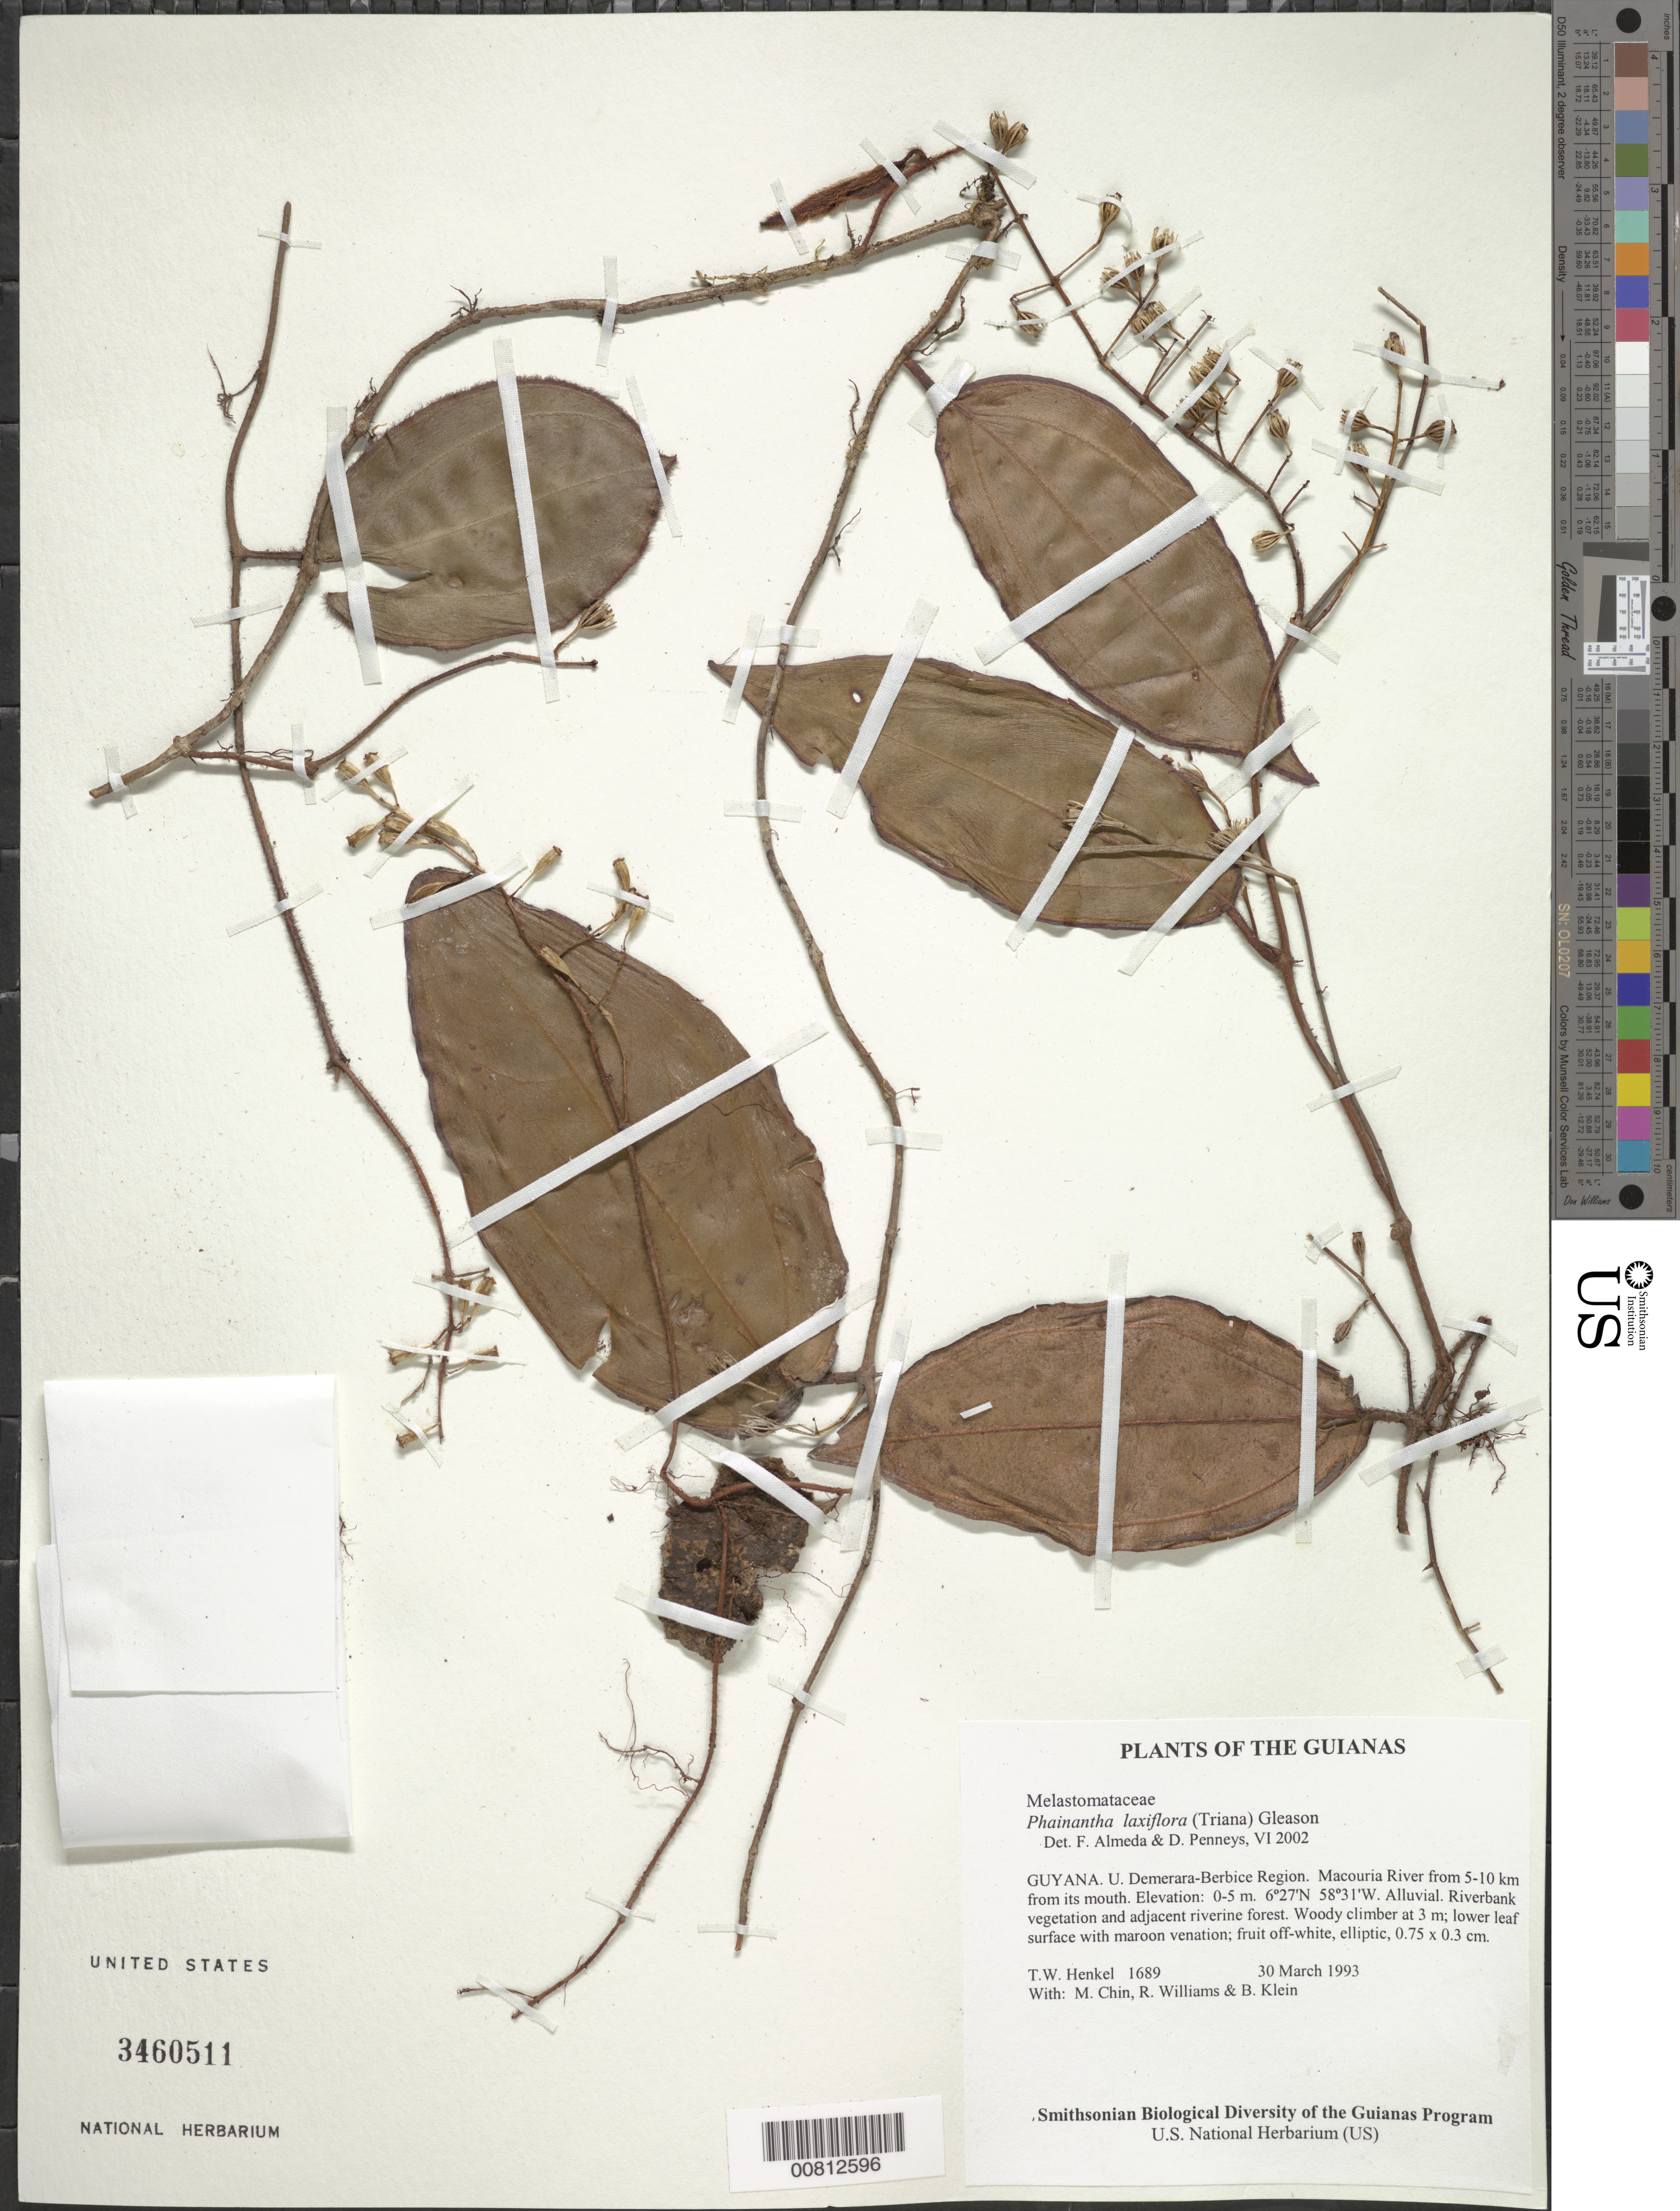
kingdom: Plantae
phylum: Tracheophyta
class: Magnoliopsida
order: Myrtales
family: Melastomataceae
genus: Phainantha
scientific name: Phainantha laxiflora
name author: (Triana) Gleason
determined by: Almeda, F.; Penneys, D. S.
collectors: T. Henkel, M. Chin, R. Williams & B. Klein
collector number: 1689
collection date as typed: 30 March 1993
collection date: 1993-03-30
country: Guyana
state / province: U. Demerara-Berbice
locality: Macouria River from 5-10 km from its mouth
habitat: Alluvial. Riverbank vegetation and adjacent riverine forest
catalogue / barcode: US 3460511